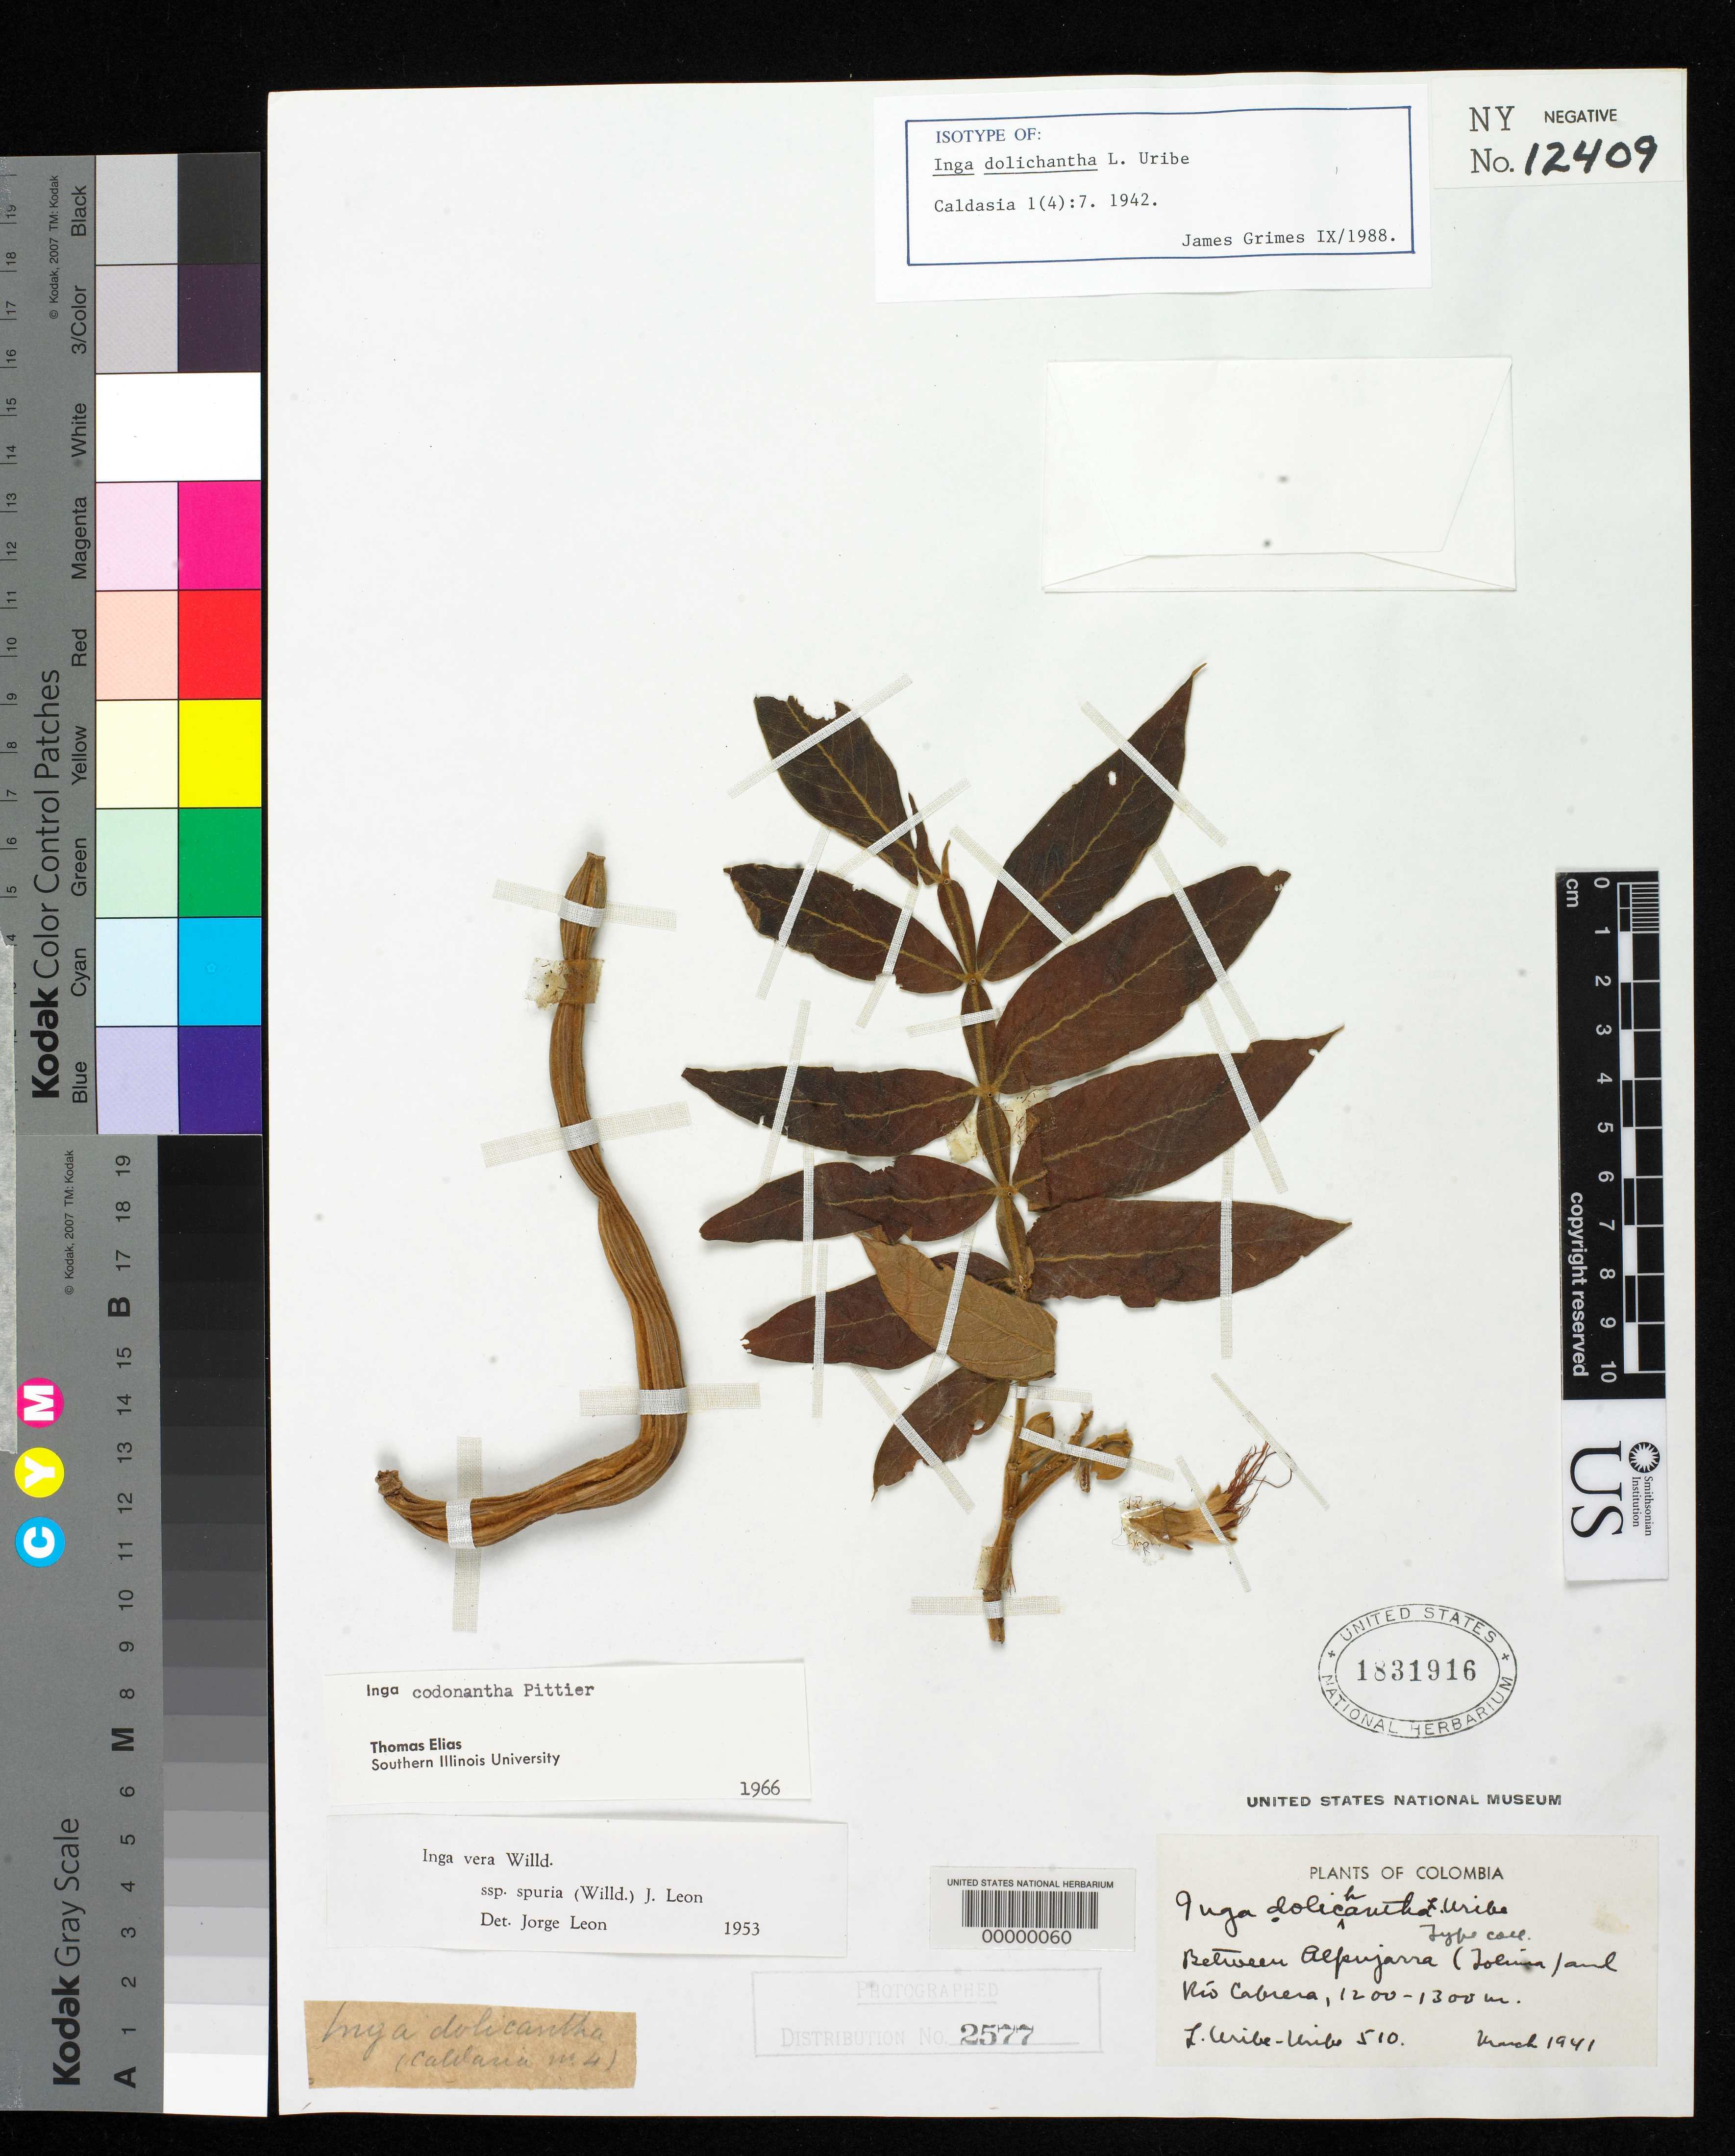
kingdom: Plantae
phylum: Tracheophyta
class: Magnoliopsida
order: Fabales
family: Fabaceae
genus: Inga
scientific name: Inga dolichantha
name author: L. Uribe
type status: Isotype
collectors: L. Uribe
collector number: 510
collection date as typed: Mar 1941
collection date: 1941-03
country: Colombia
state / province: Tolima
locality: Between Alpujarra and Rio Cabrera.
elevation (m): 1200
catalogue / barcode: US 1831916